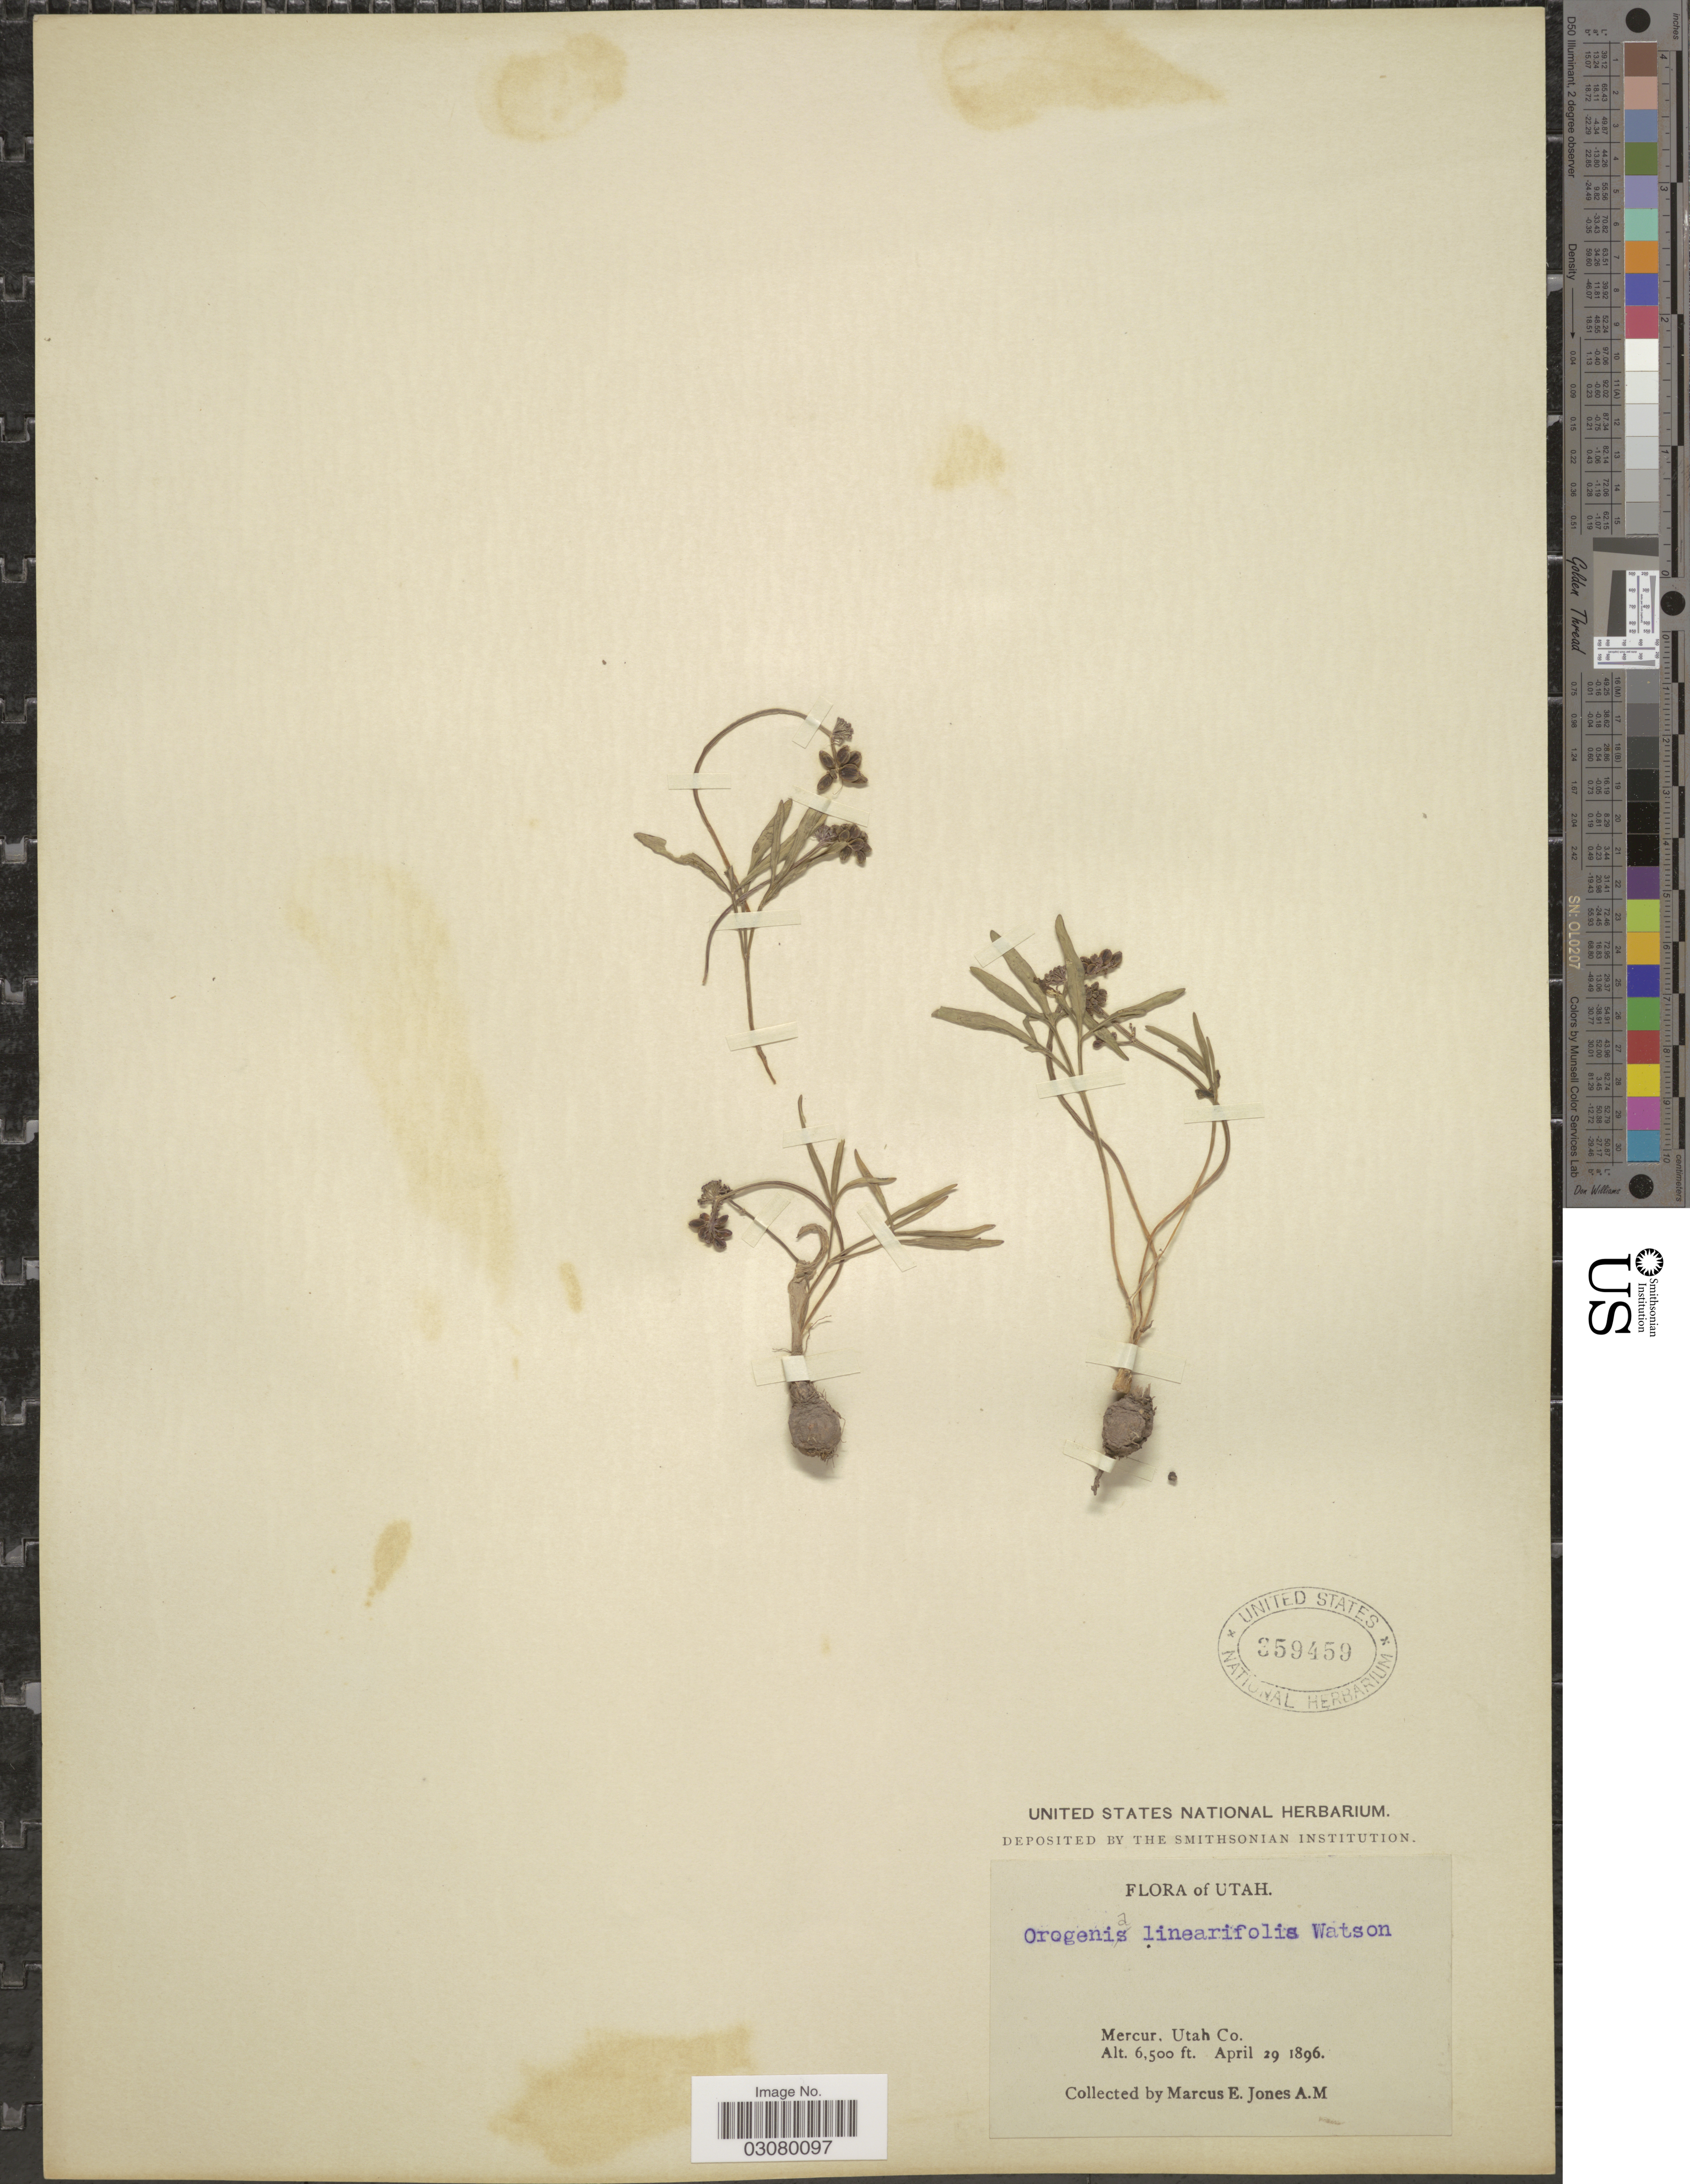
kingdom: Plantae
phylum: Tracheophyta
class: Magnoliopsida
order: Apiales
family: Apiaceae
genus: Orogenia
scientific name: Orogenia linearifolia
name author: S. Watson in C. King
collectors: M. E. Jones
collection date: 1896-04-29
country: United States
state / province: Utah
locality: Mercur, Utah Co.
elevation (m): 1981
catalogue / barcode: US 359459